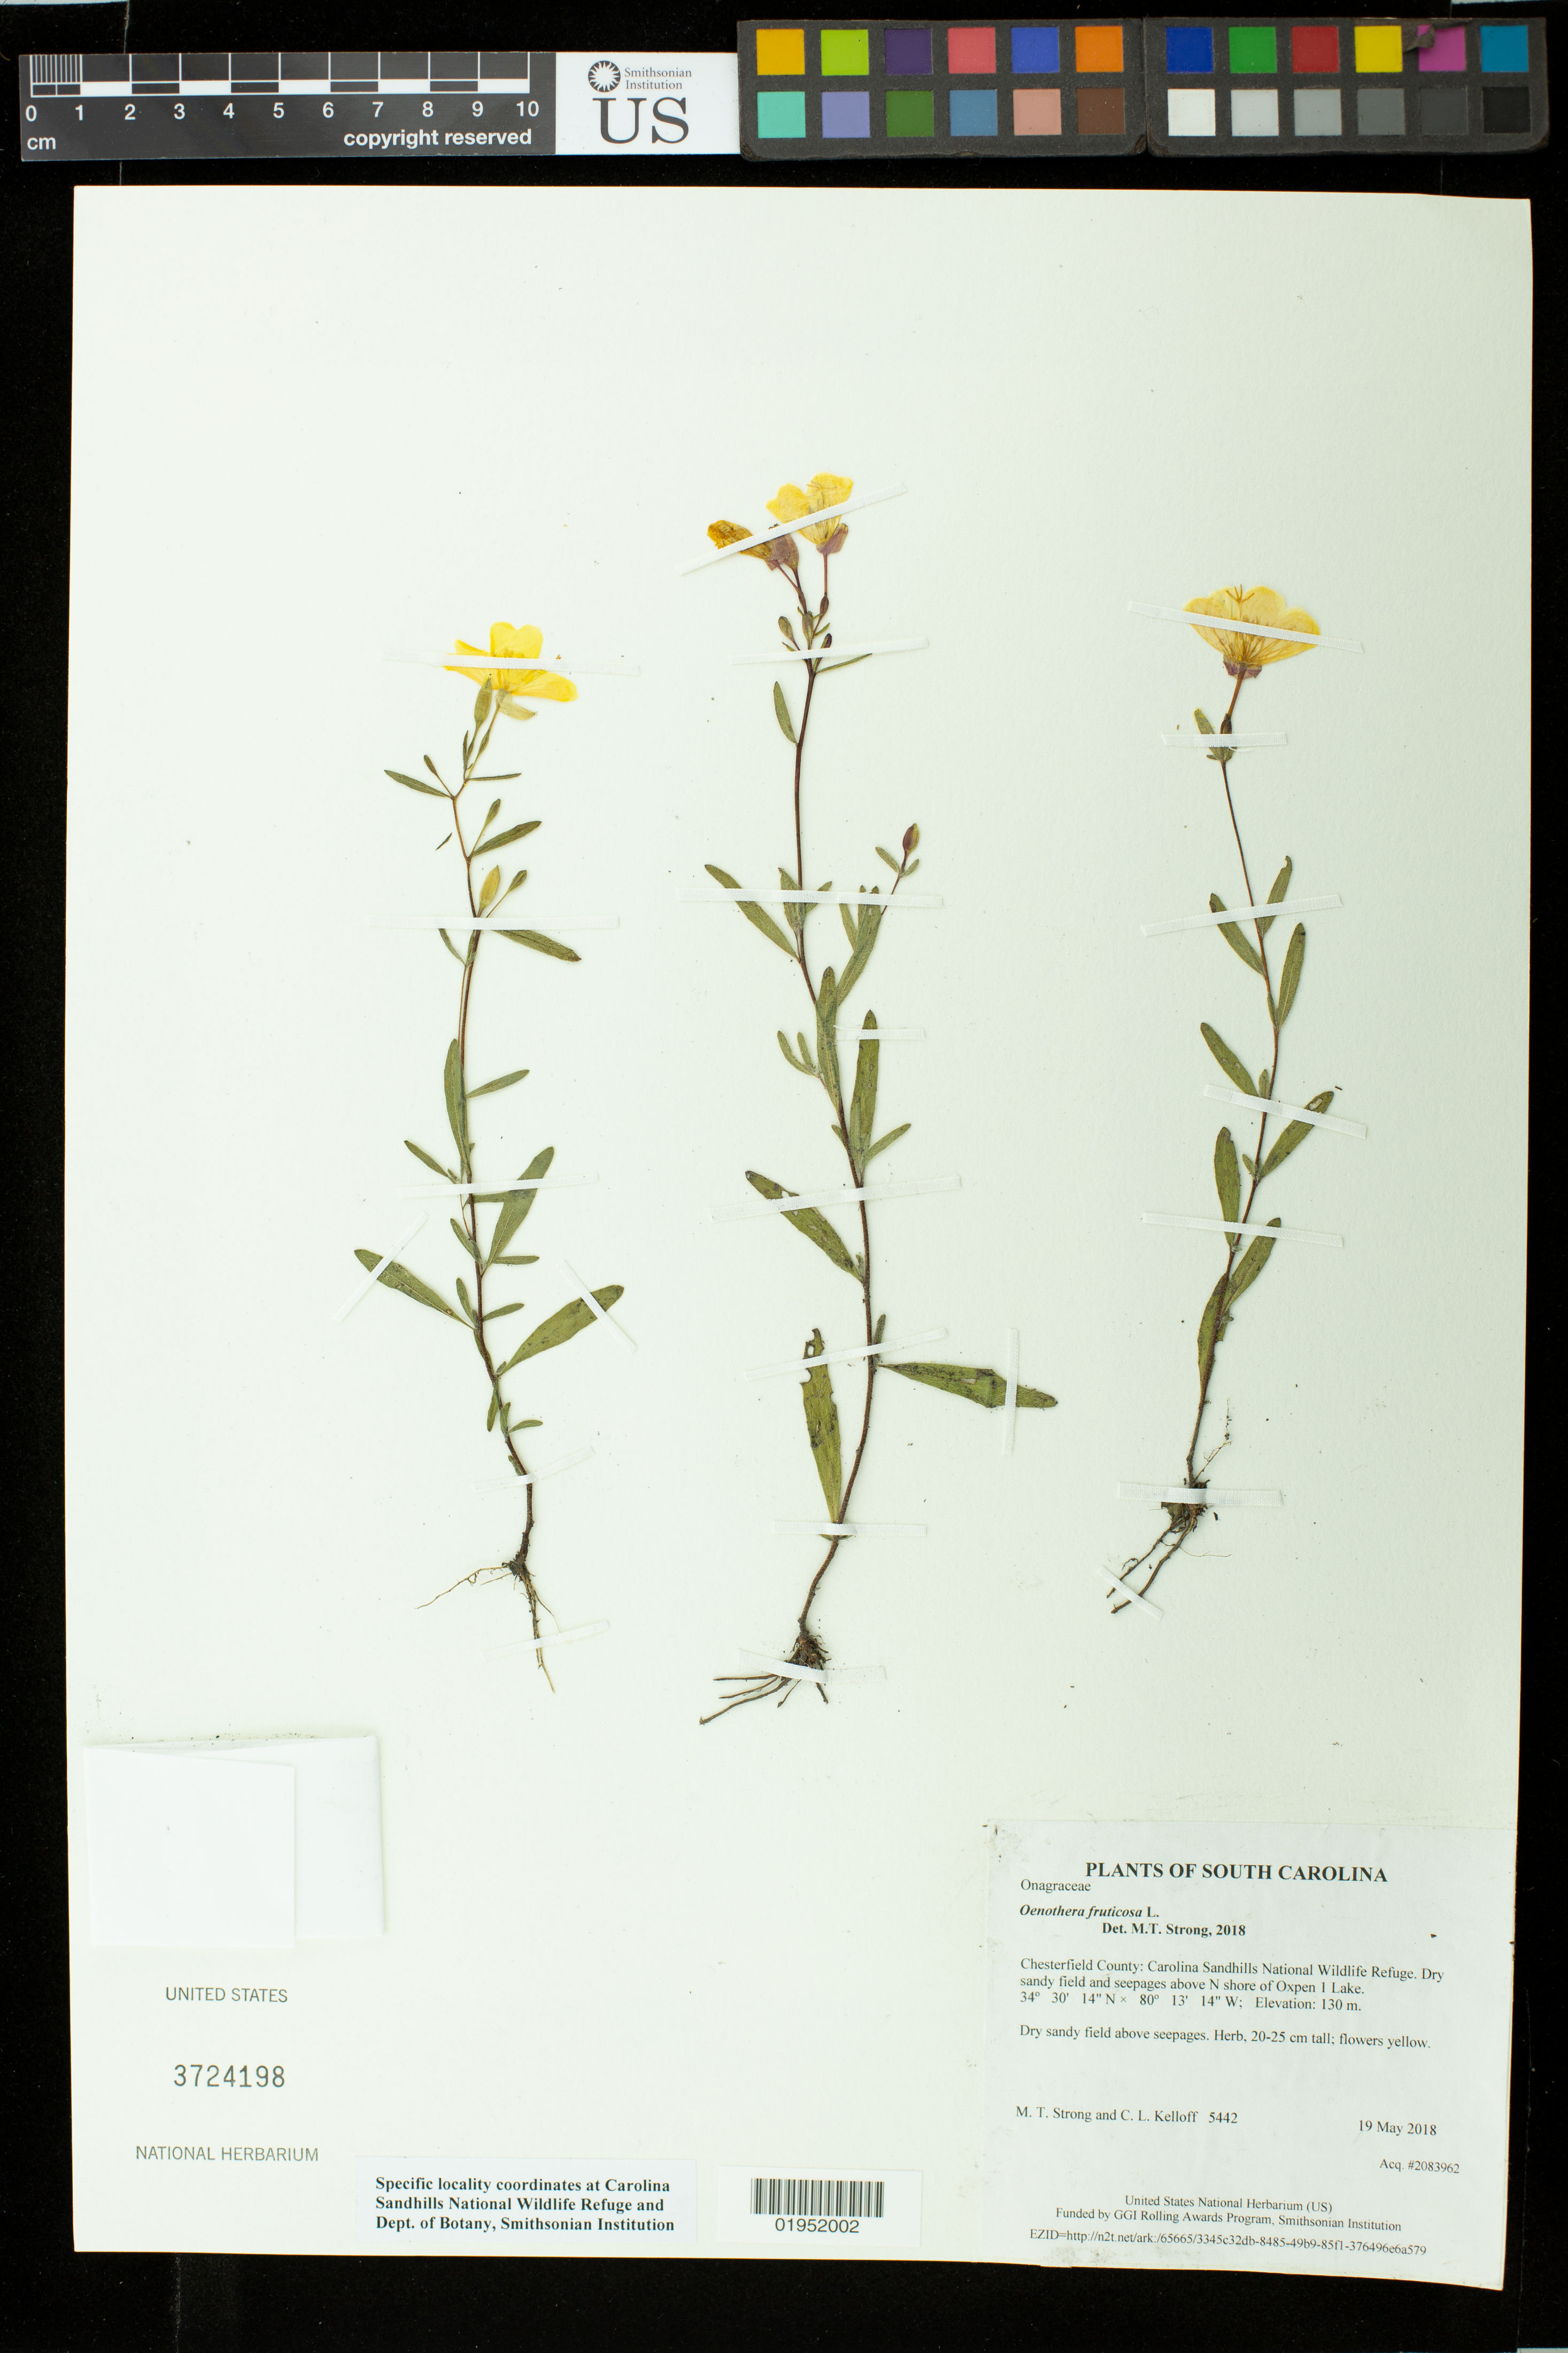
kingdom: Plantae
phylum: Tracheophyta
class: Magnoliopsida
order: Myrtales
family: Onagraceae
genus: Oenothera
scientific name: Oenothera fruticosa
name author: L.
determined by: Strong, Mark T., (BOT), Smithsonian Institution - National Museum of Natural History (UNITED STATES)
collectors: M. T. Strong & C. L. Kelloff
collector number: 5442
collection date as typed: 19 May 2018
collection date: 2018-05-19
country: United States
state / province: South Carolina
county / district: Chesterfield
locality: Carolina Sandhills National Wildlife Refuge. Dry sandy field and seepages above N shore of Oxpen 1 Lake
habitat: Dry sandy fields above seepages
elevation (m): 130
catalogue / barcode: US 3724198